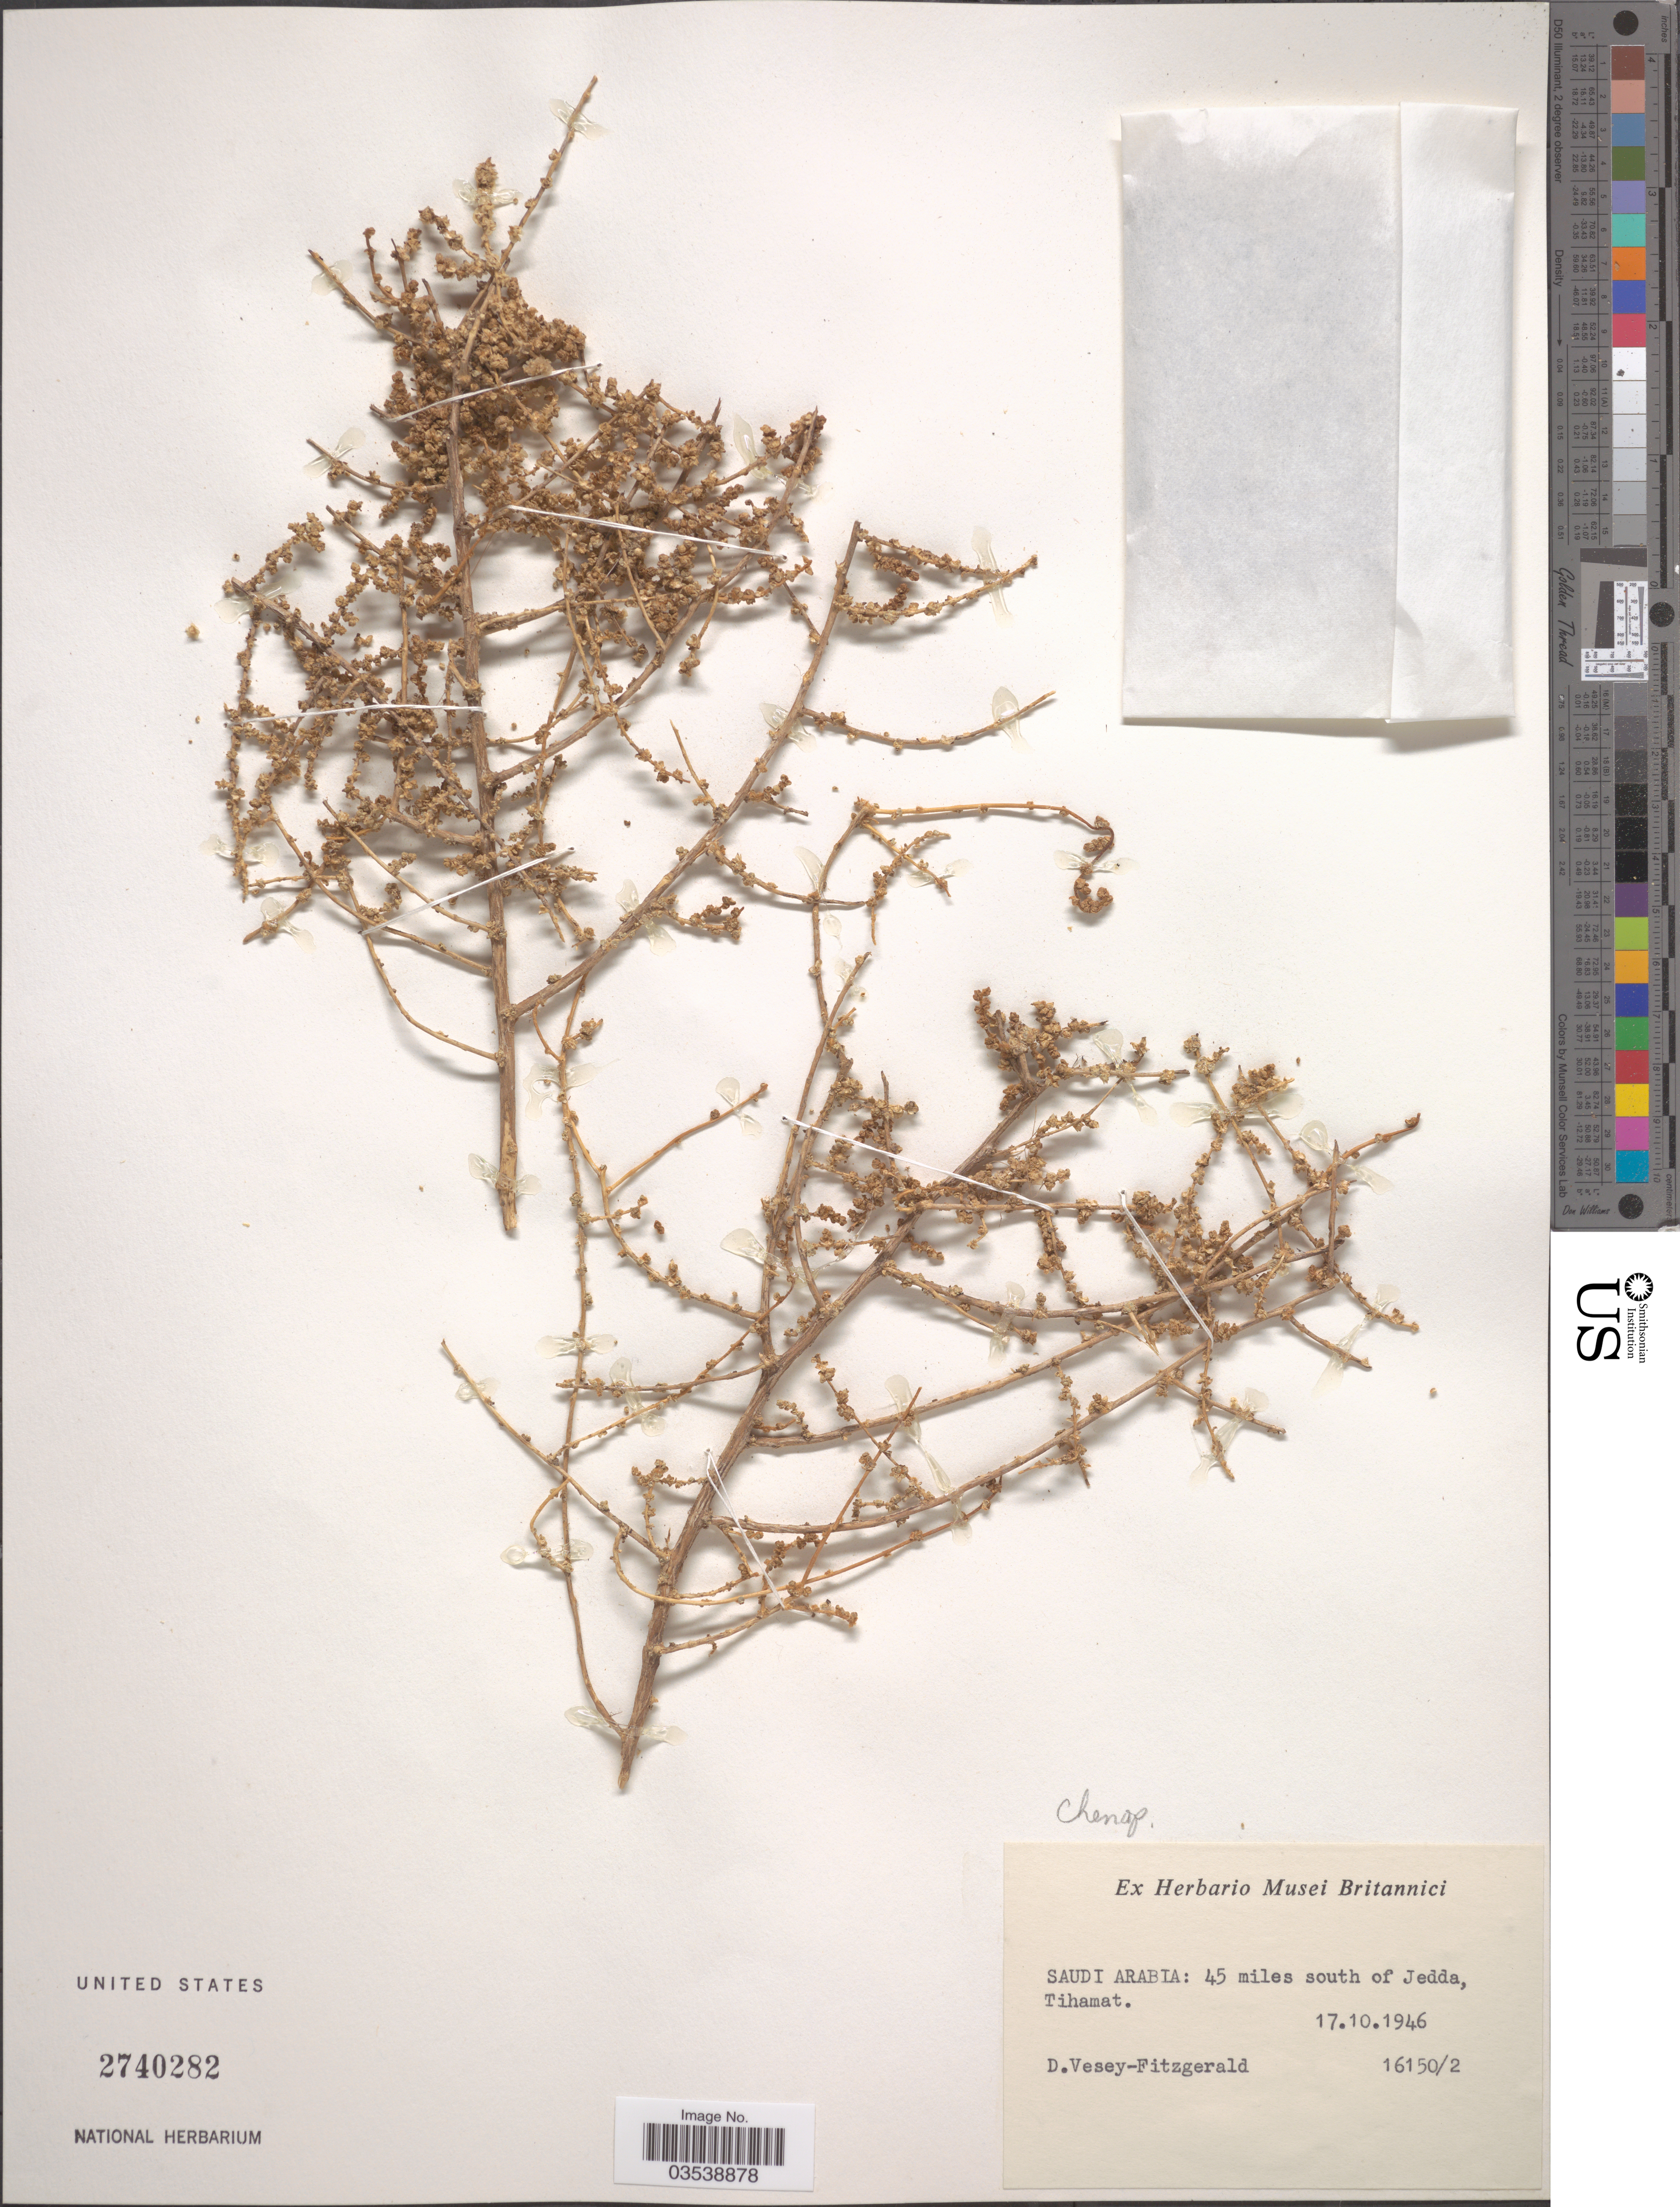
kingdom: Plantae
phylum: Tracheophyta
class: Magnoliopsida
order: Caryophyllales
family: Amaranthaceae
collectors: D. Vesey-Fitzgerald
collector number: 16150/2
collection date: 1946-10-17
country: Saudi Arabia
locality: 45 miles south of Jedda, Tihamat.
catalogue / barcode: US 2740282